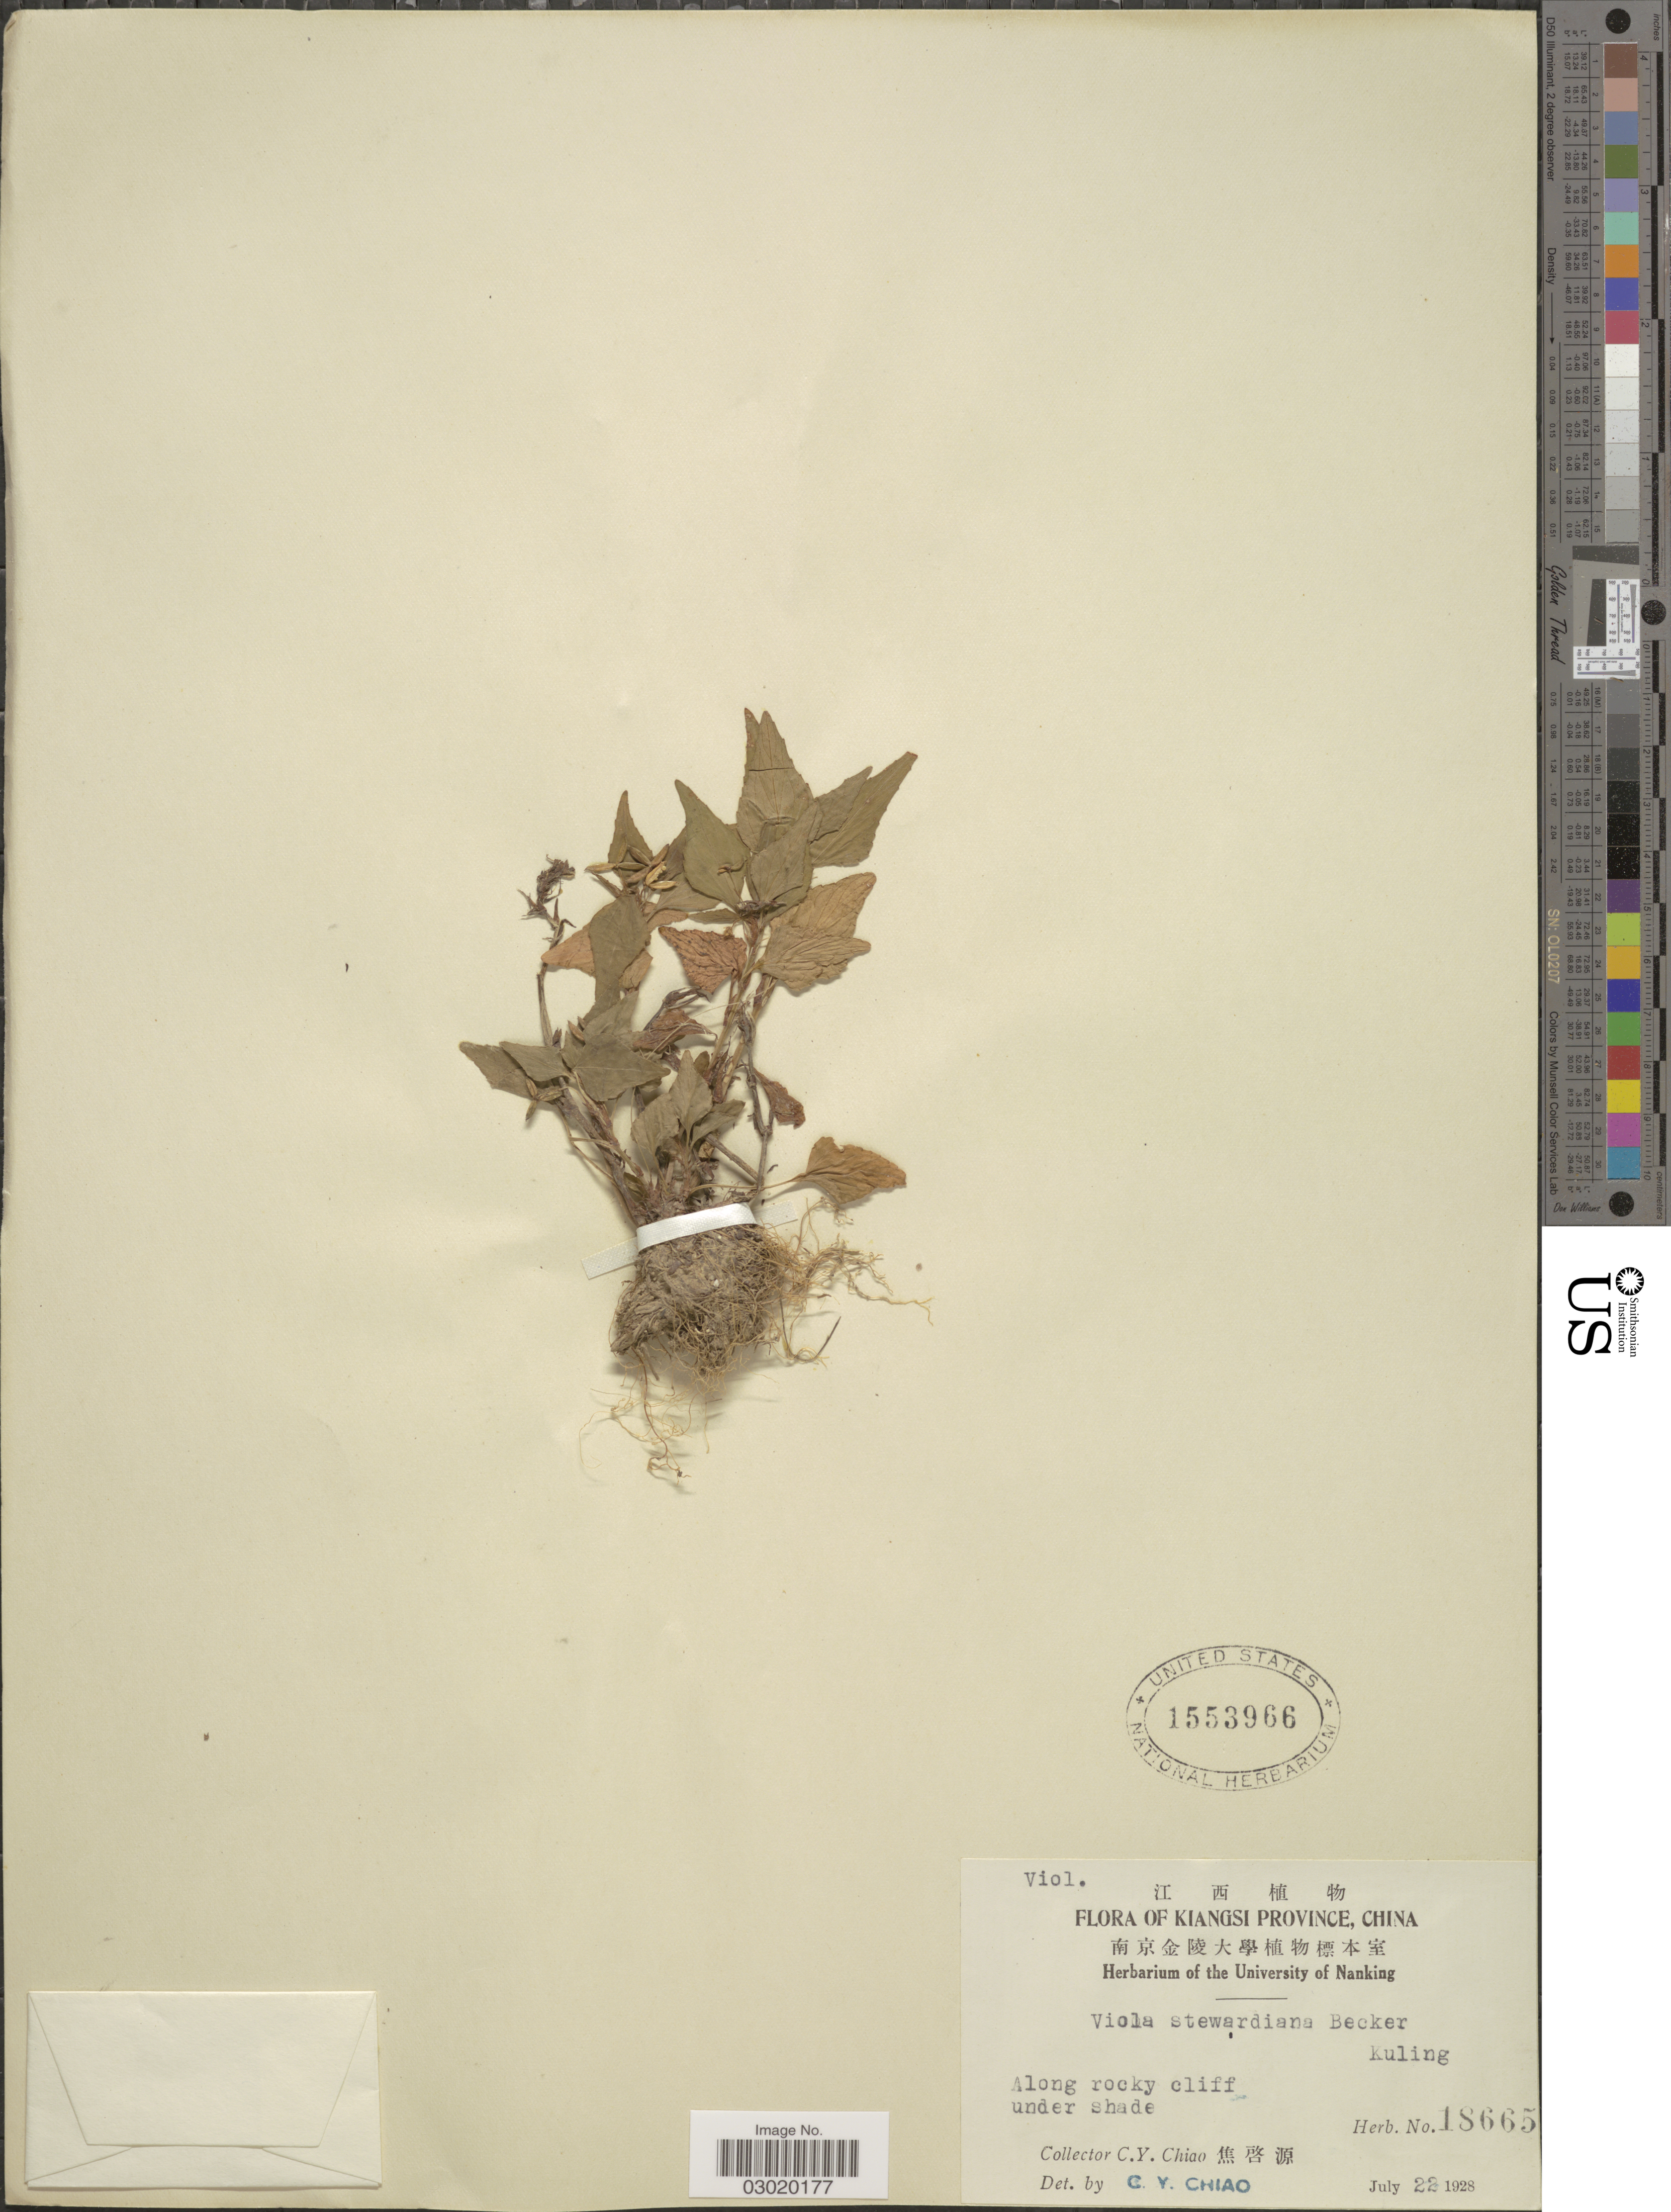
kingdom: Plantae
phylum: Tracheophyta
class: Magnoliopsida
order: Malpighiales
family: Violaceae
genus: Viola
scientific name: Viola stewardiana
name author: W. Becker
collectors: C. Y. Chiao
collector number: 18665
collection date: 1928-07-22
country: China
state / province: Jiangxi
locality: Kiangsi Province, China, Kuling, Along rocky cliff under shade.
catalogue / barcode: US 1553966